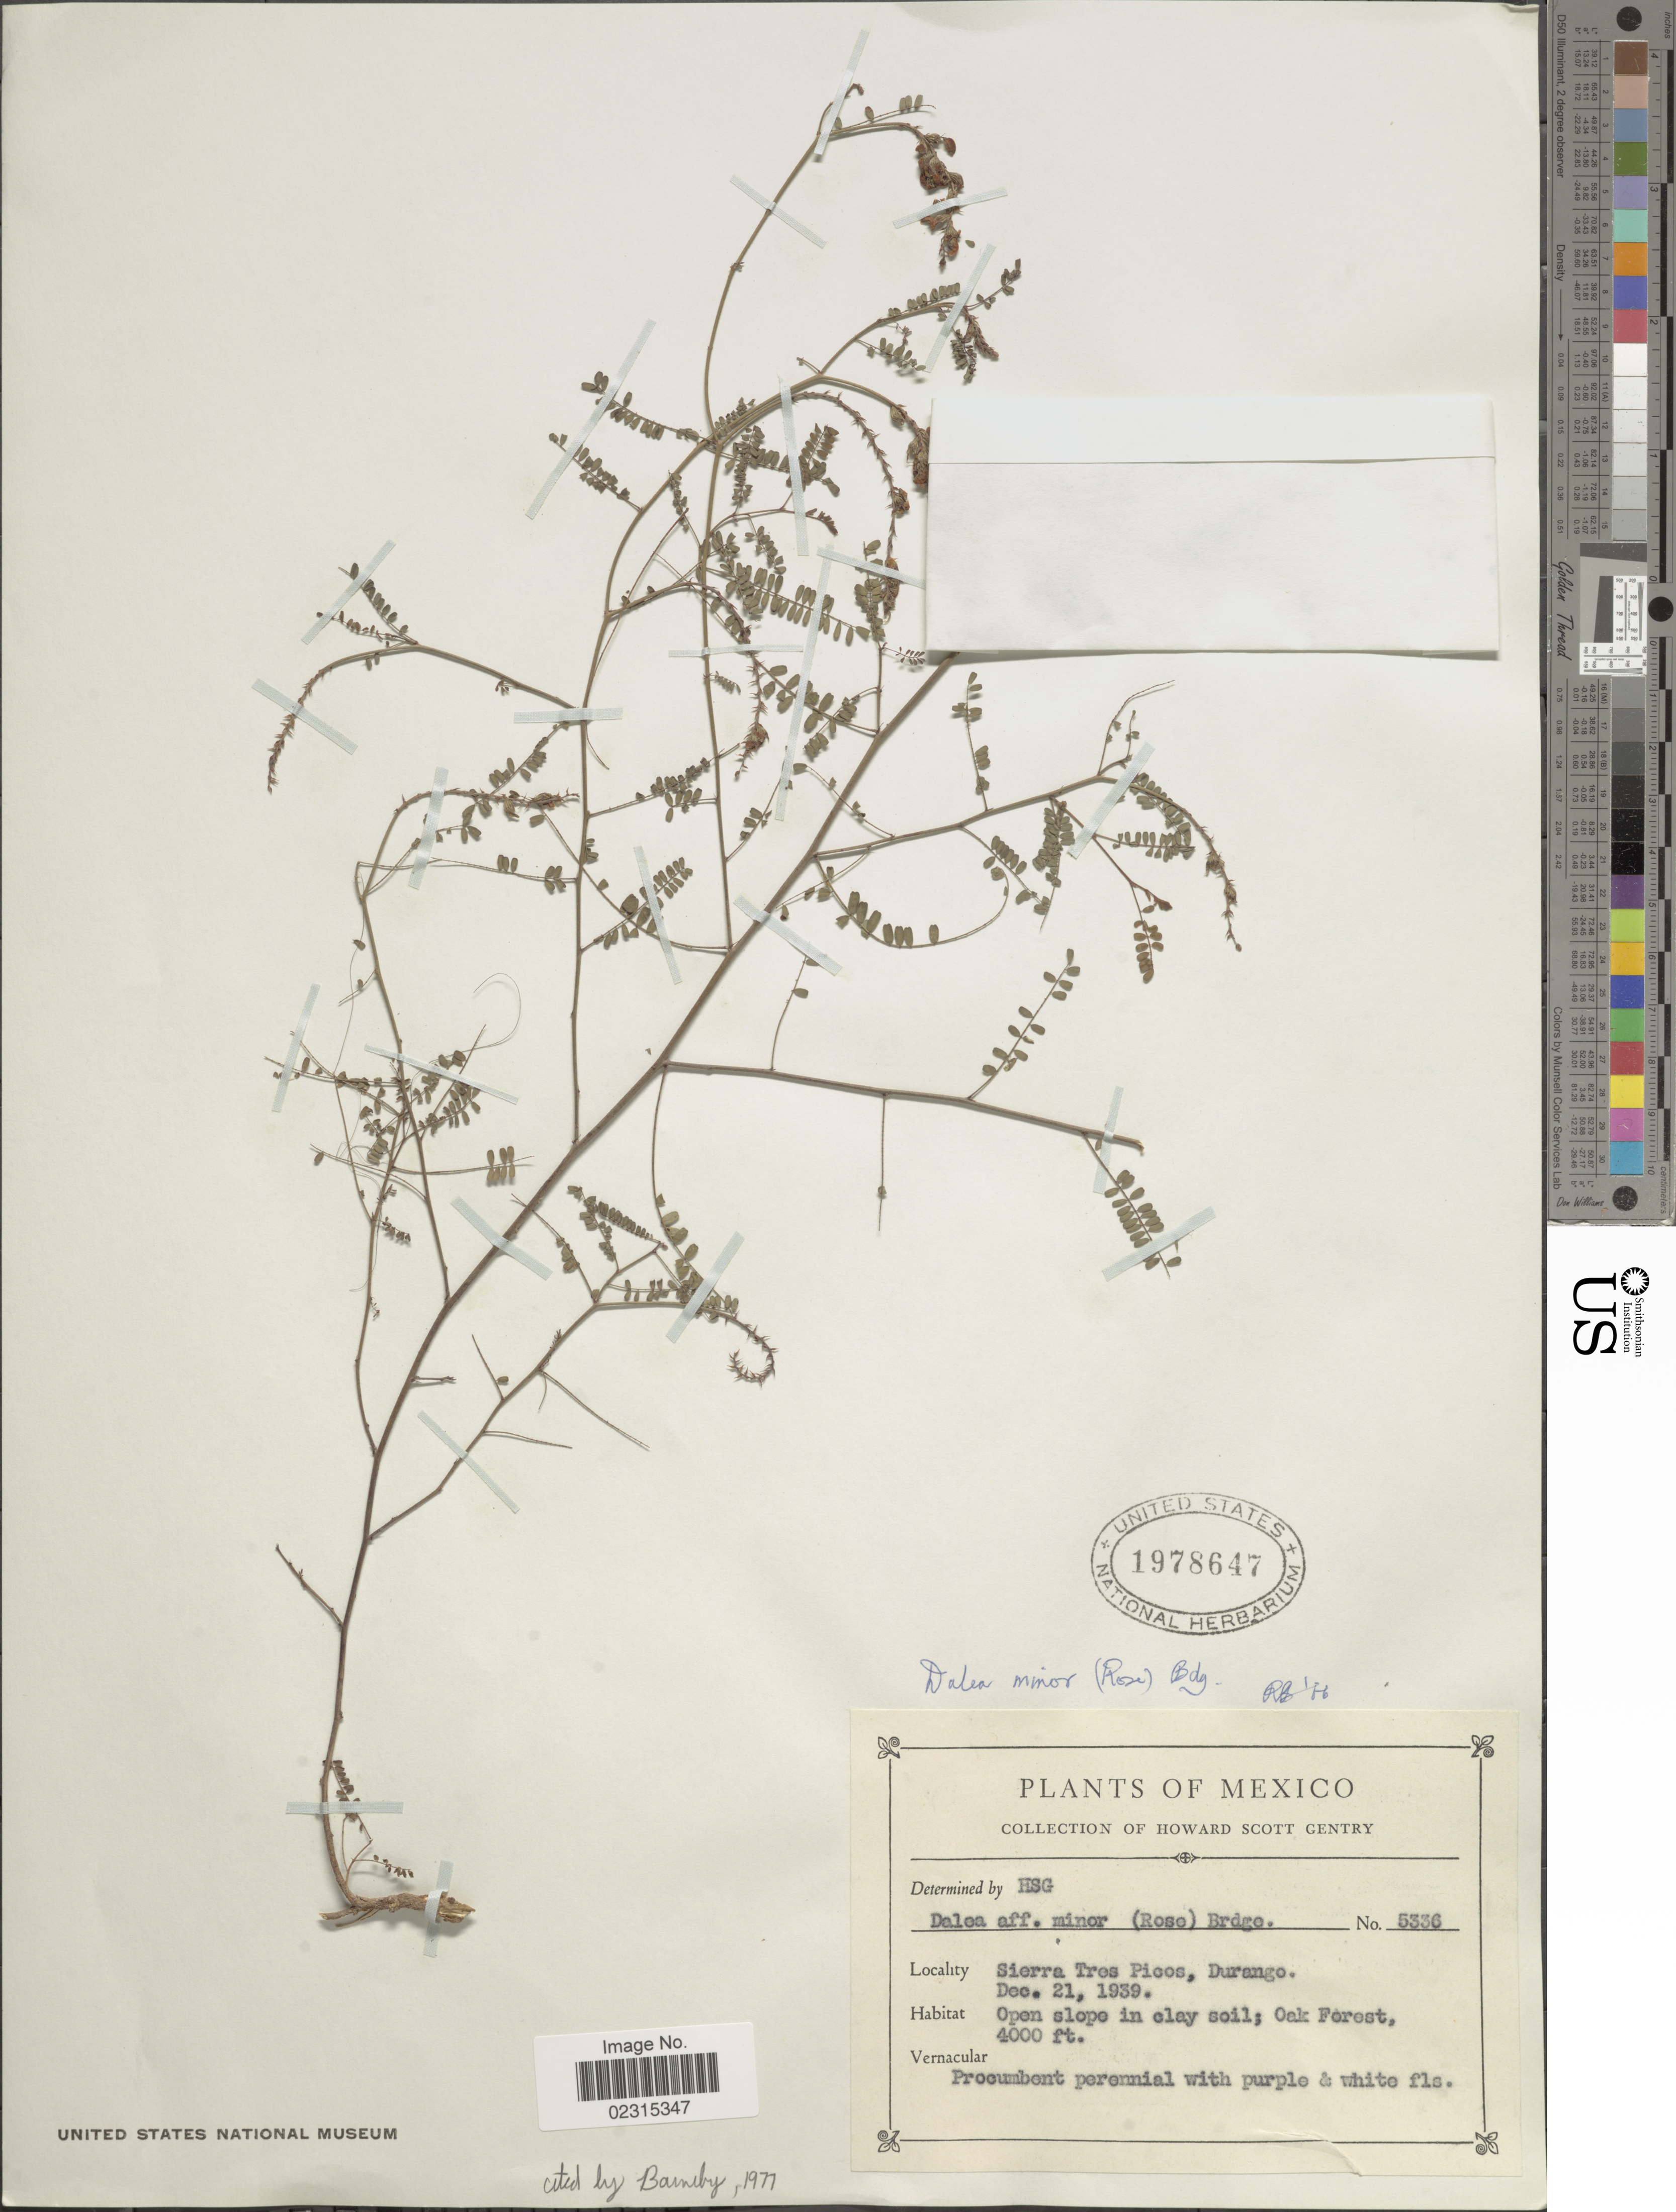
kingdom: Plantae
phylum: Tracheophyta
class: Magnoliopsida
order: Fabales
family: Fabaceae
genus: Marina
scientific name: Marina minor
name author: (Rose) Barneby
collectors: H. S. Gentry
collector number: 5336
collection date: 1939-12-21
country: Mexico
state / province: Durango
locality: Sierra Tres Picos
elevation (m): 1219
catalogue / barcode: US 1978647